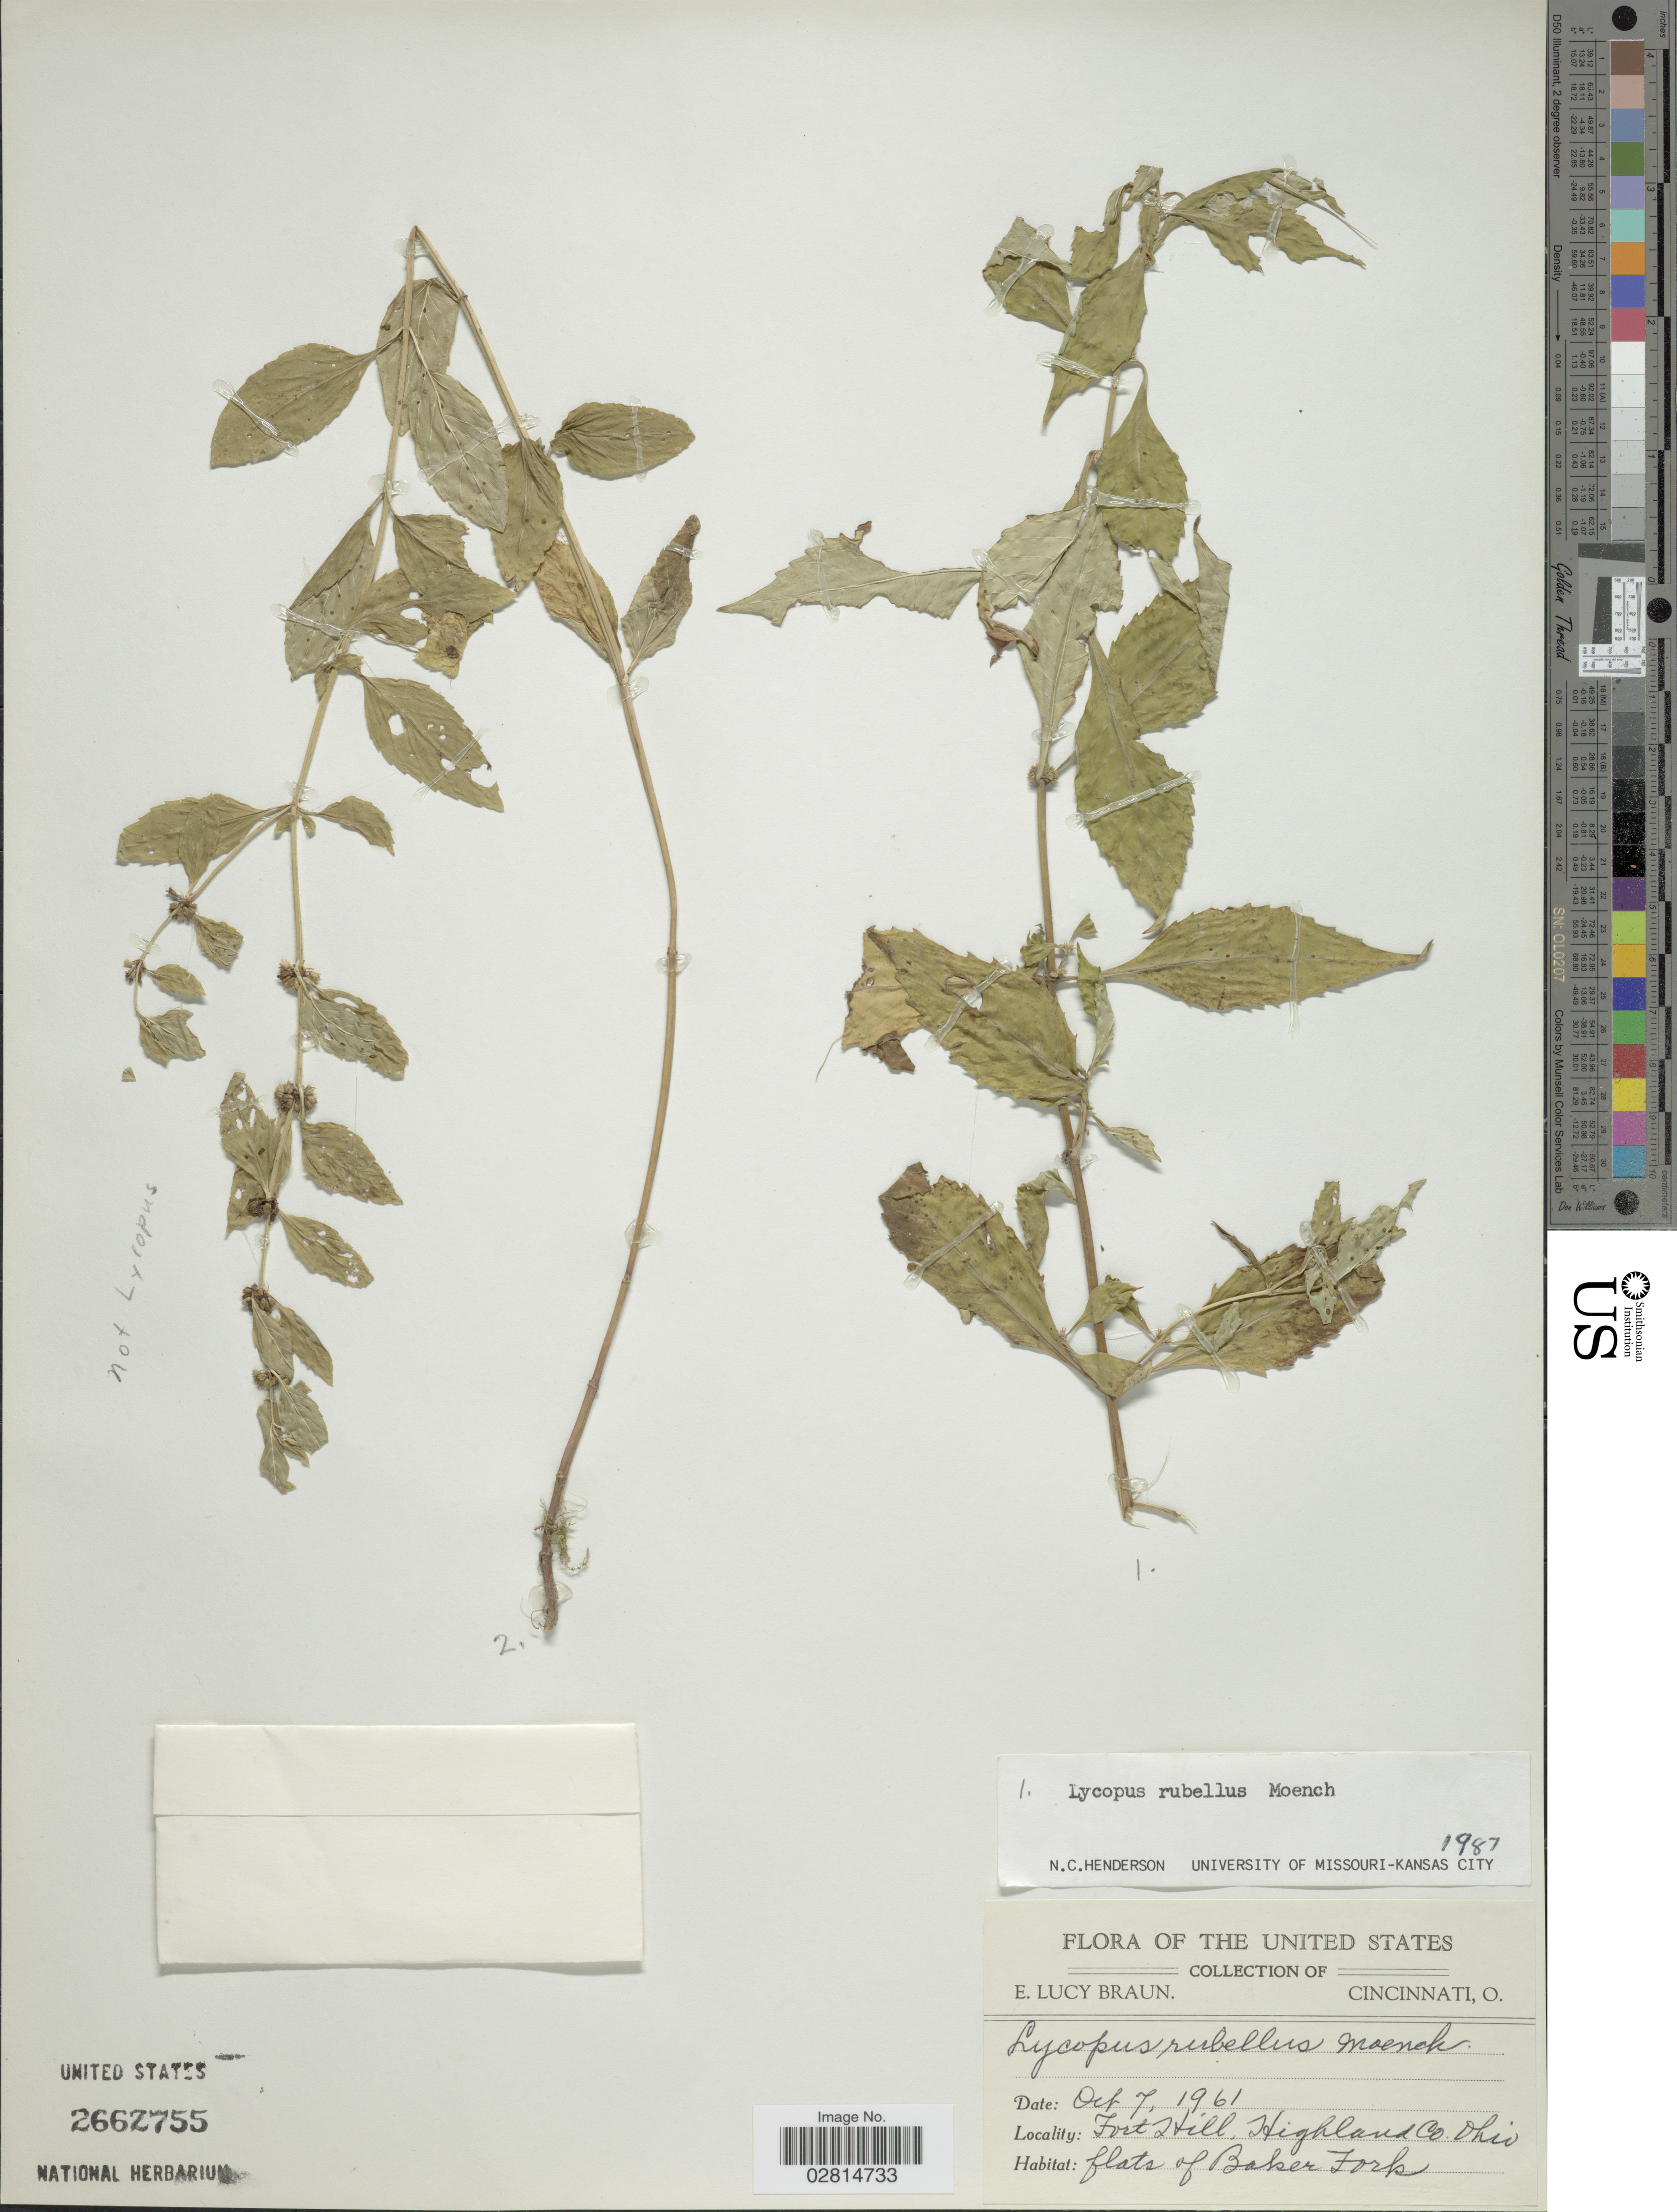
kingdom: Plantae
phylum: Tracheophyta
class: Magnoliopsida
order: Lamiales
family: Lamiaceae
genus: Lycopus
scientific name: Lycopus rubellus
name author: Moench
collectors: E. L. Braun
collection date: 1961-10-07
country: United States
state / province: Ohio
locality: Fort Hill, Highland Co. Flats of Baker Fork.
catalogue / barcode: US 2662755